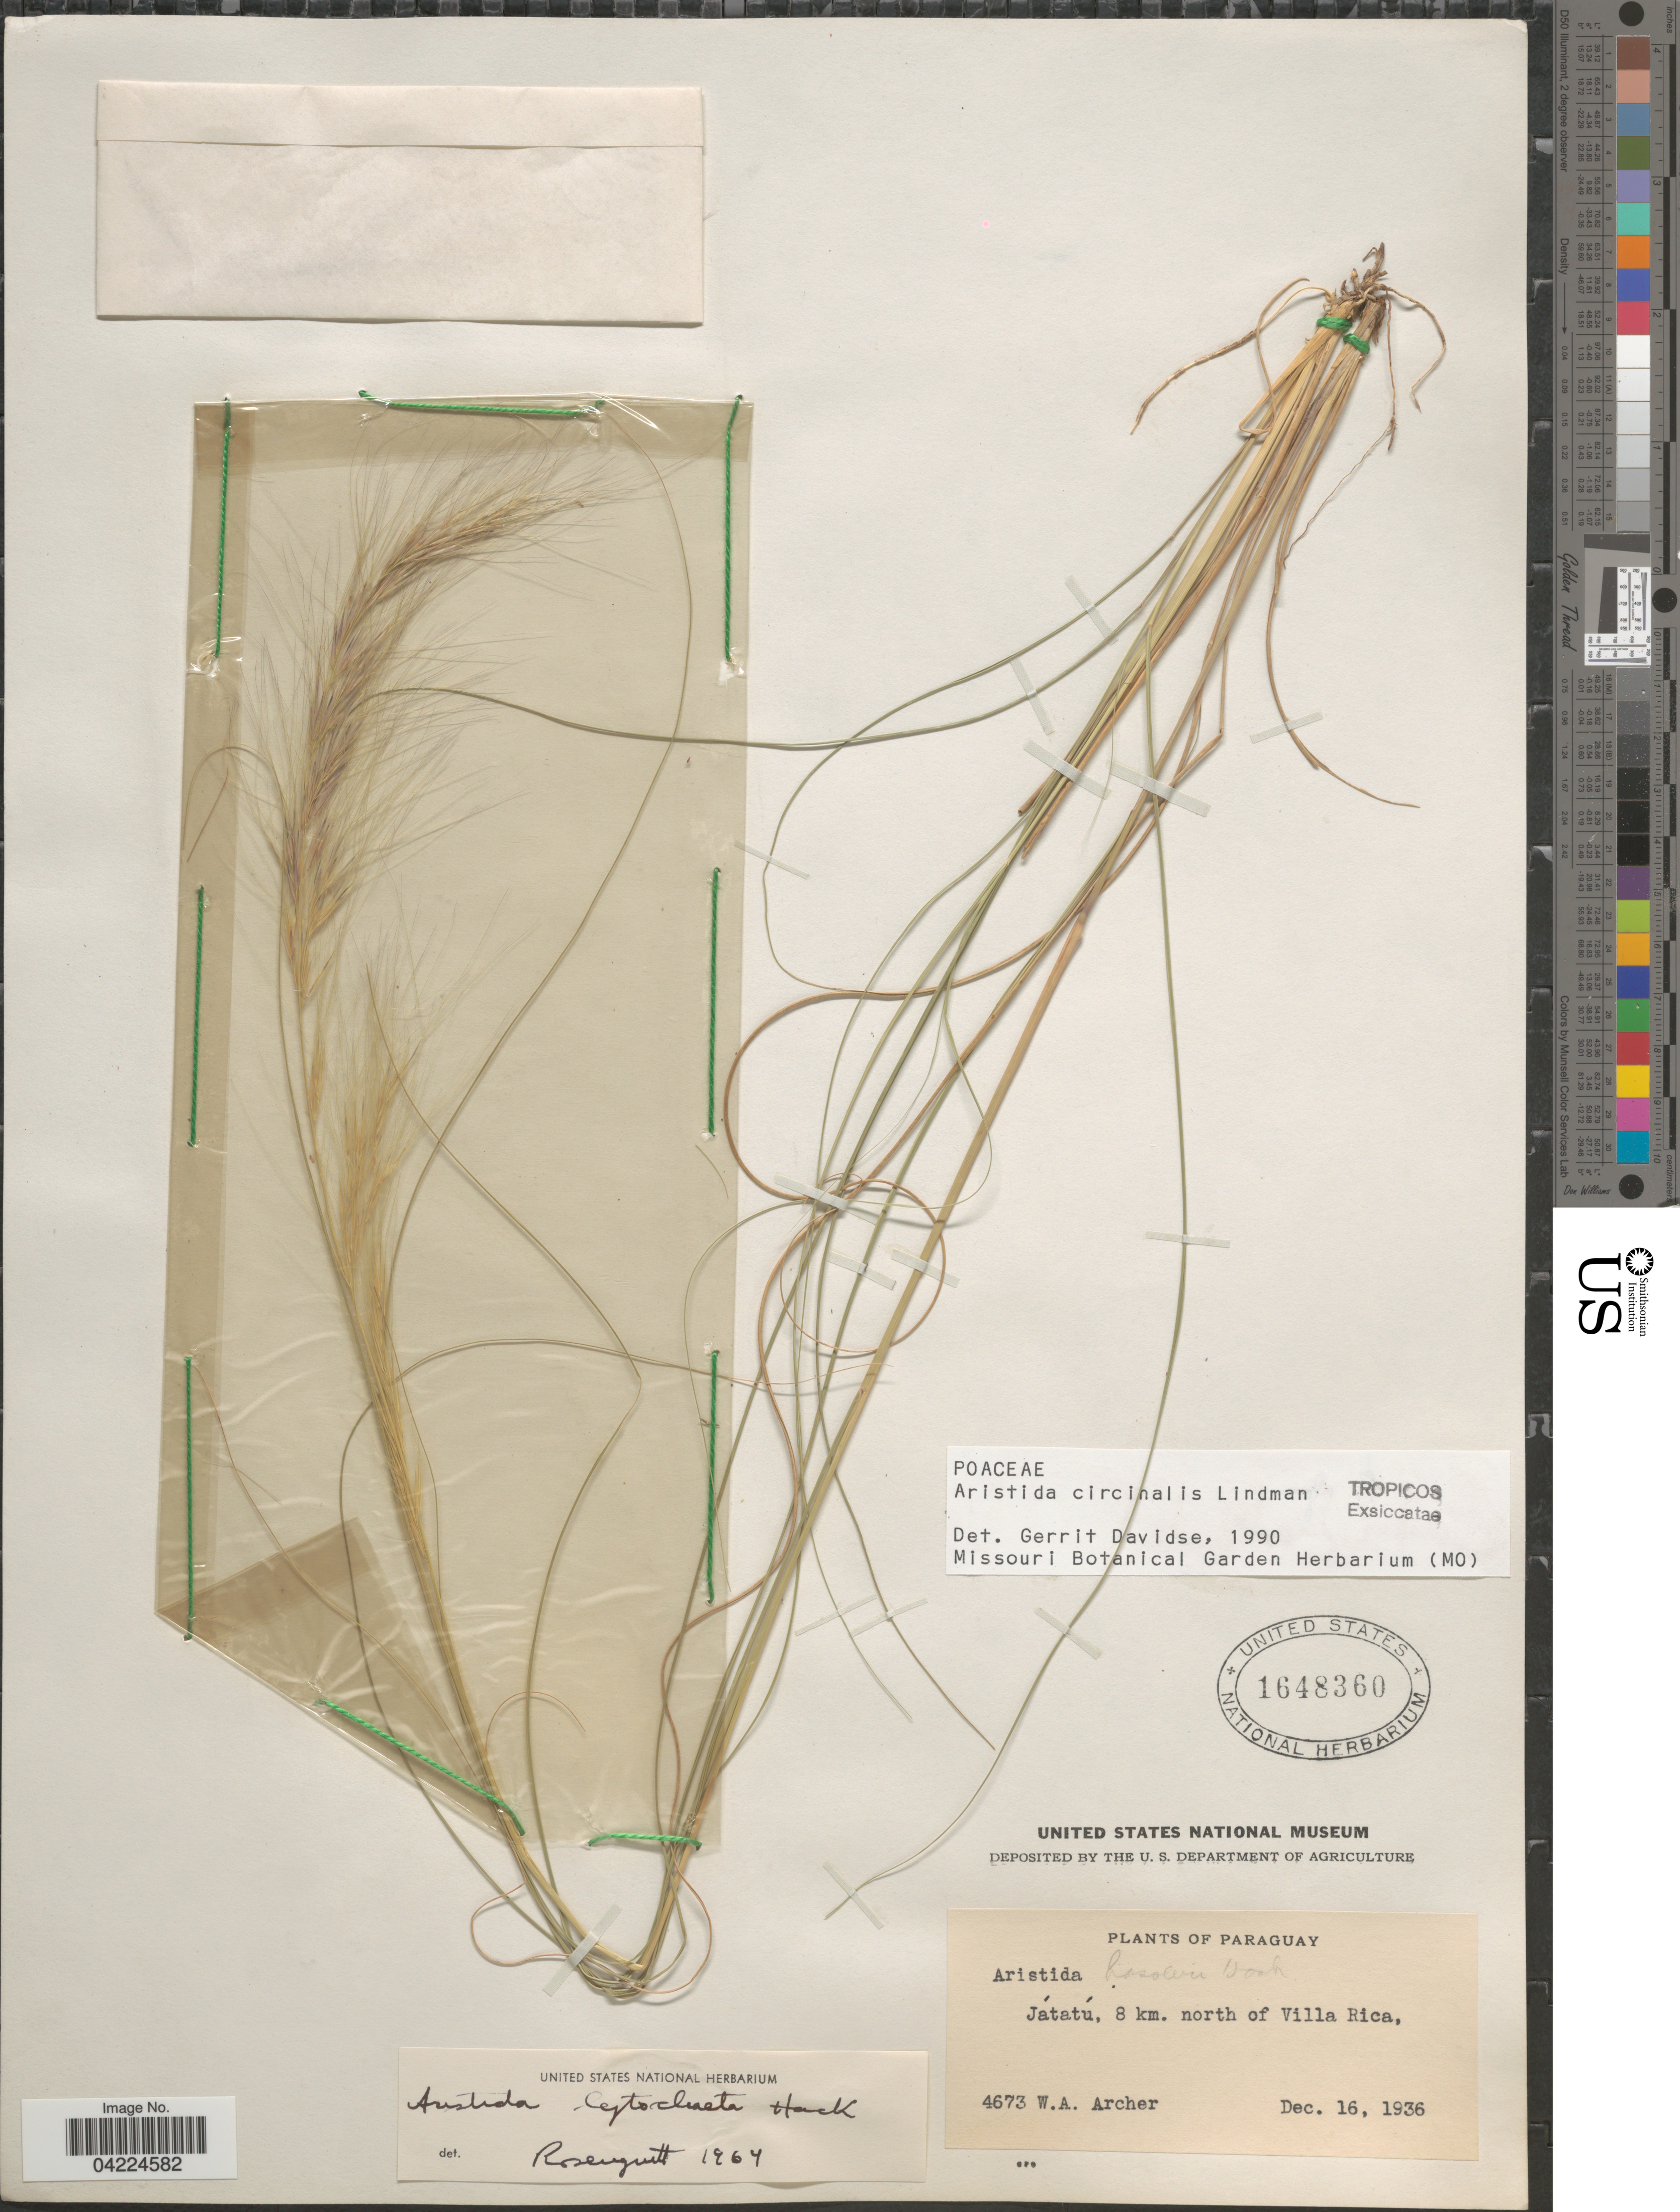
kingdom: Plantae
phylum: Tracheophyta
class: Liliopsida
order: Poales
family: Poaceae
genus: Aristida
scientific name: Aristida circinalis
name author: Lindm.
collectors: W. Archer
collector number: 4673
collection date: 1936-12-16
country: Paraguay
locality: Játatú, 8 km. north of Villa Rica.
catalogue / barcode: US 1648360